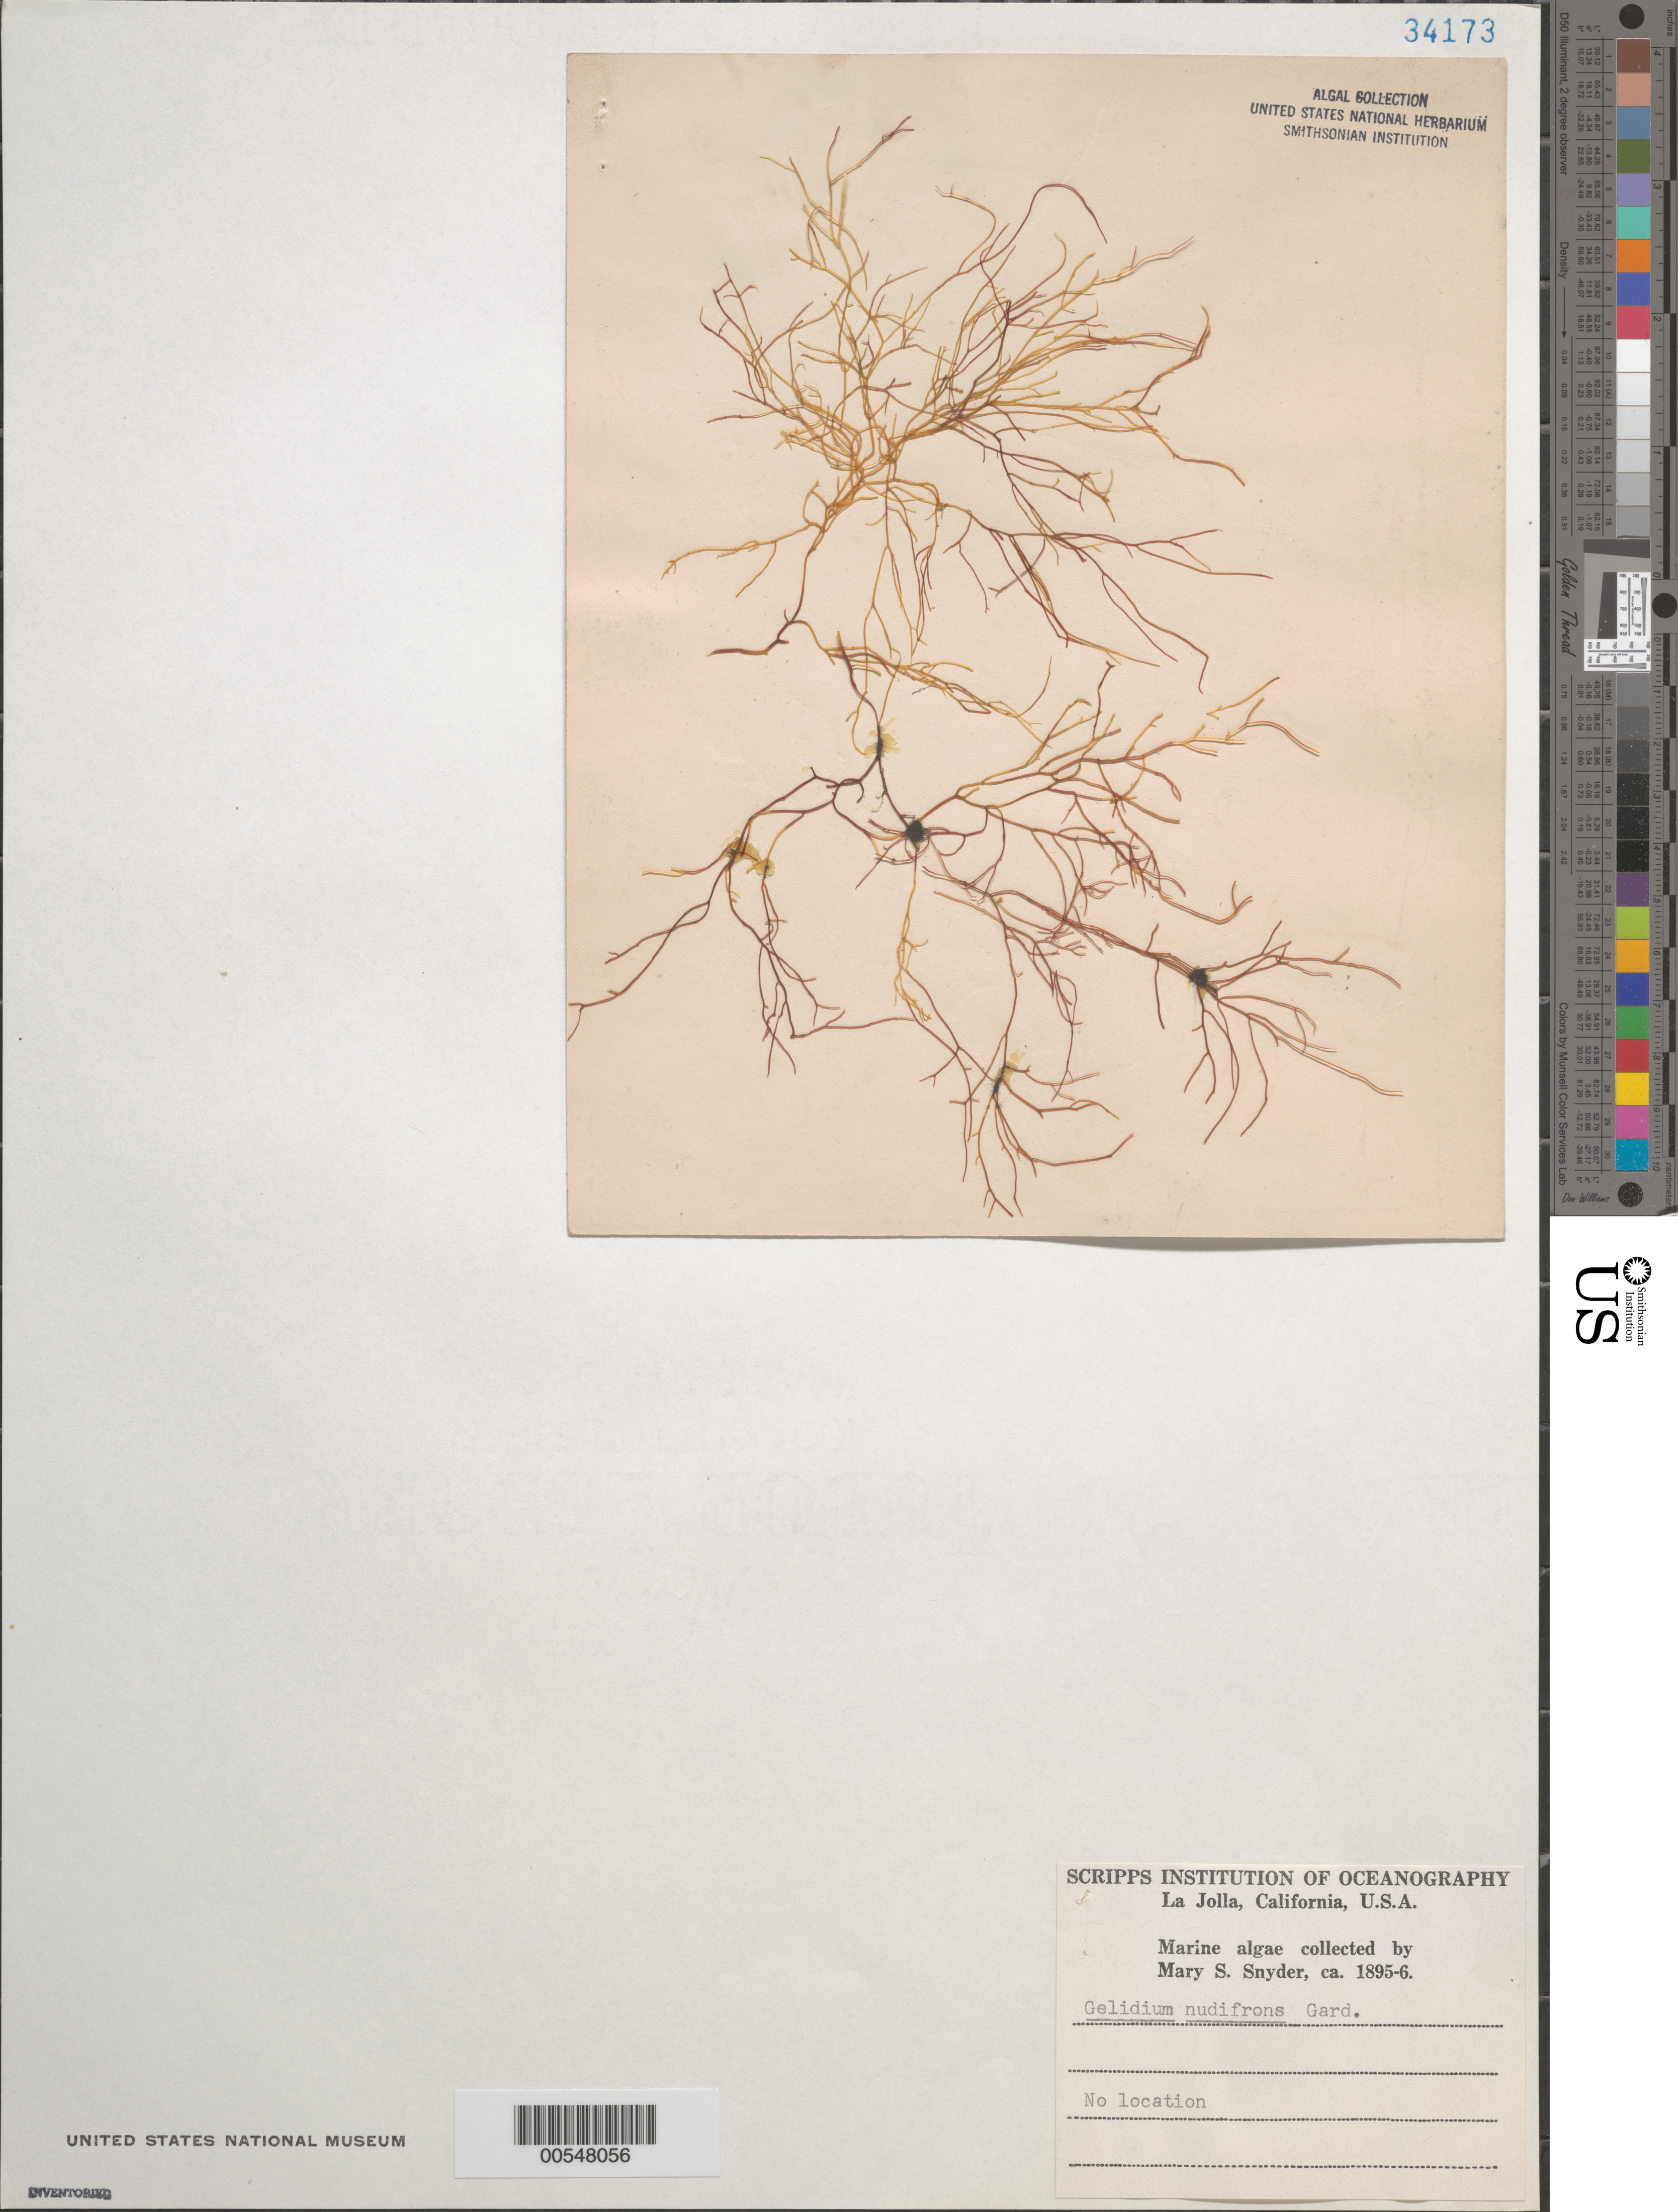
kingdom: Plantae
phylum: Rhodophyta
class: Florideophyceae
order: Gelidiales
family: Gelidiaceae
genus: Gelidium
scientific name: Gelidium nudifrons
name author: N.L. Gardner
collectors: M. Snyder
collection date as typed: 1895 OR -- --- 1896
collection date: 1895 or 1896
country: United States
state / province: California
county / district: San Diego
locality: False Bay, San Diego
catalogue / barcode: US 34173